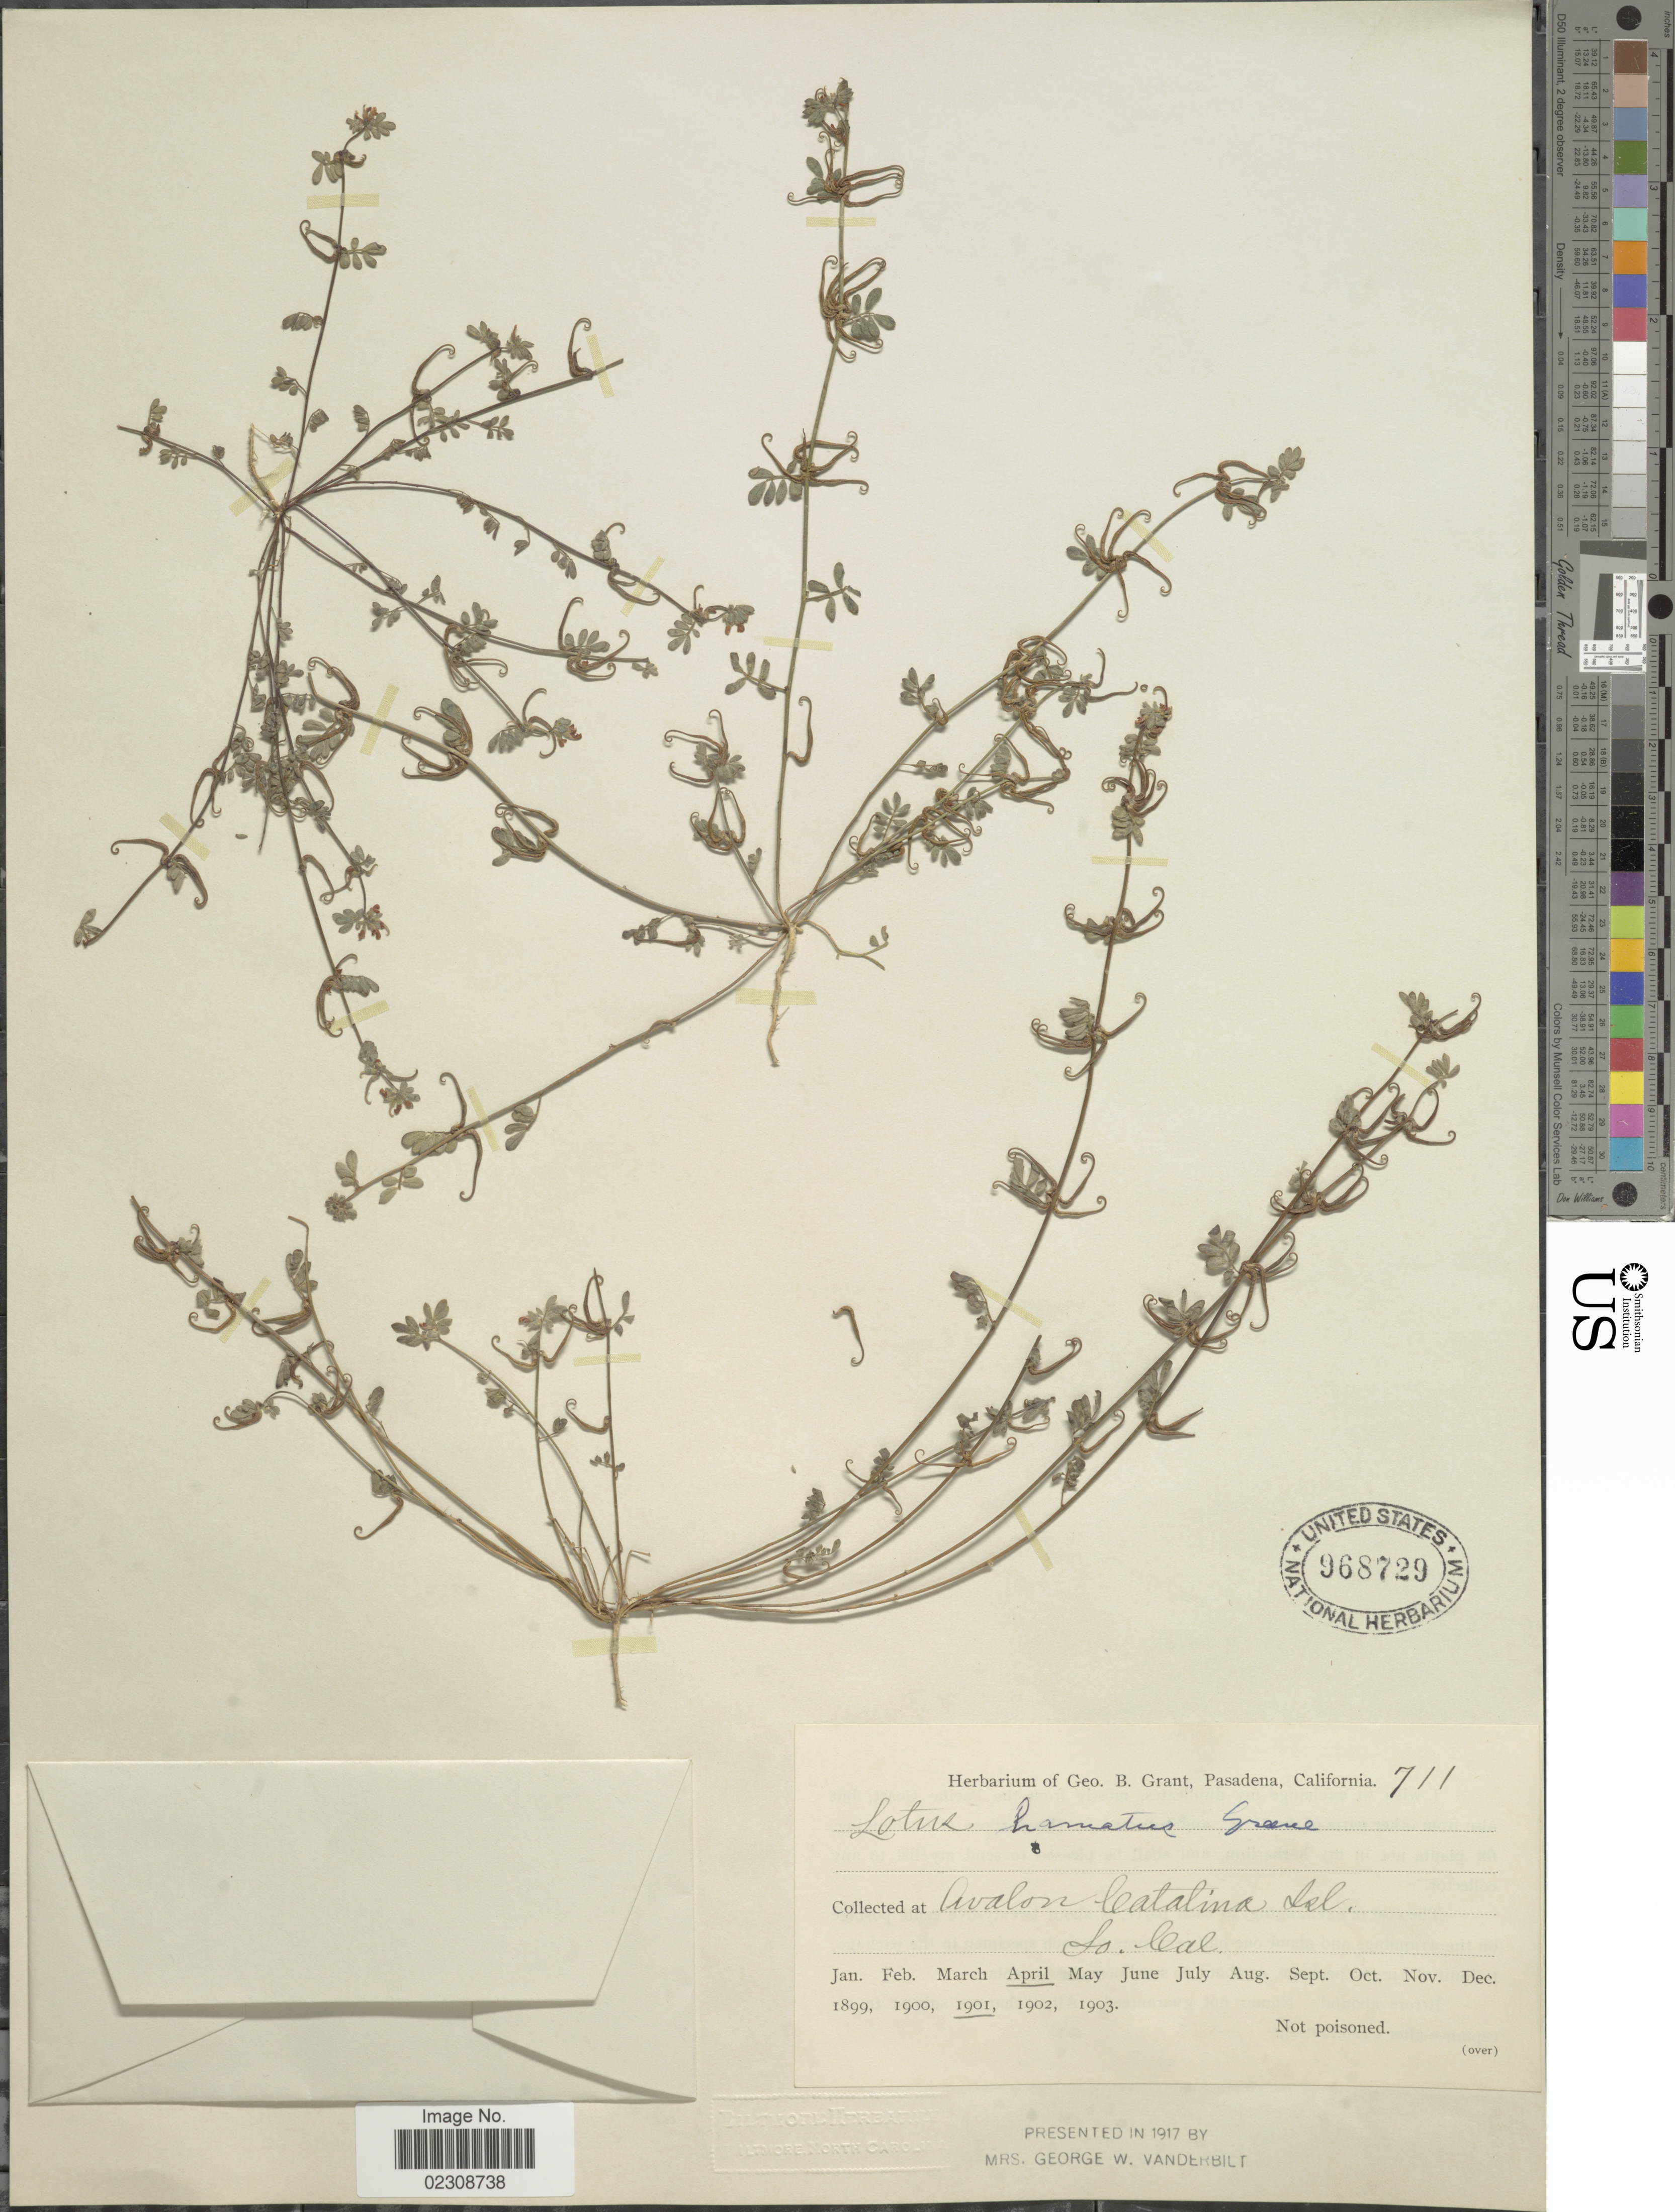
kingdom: Plantae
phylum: Tracheophyta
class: Magnoliopsida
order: Fabales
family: Fabaceae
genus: Syrmatium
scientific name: Syrmatium micranthum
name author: (Torr. & A. Gray) Greene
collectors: ex herb. Geo. B. Grant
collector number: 711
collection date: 1901-04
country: United States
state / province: California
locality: Avalon Catalina Isl., So. Cal.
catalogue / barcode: US 968729